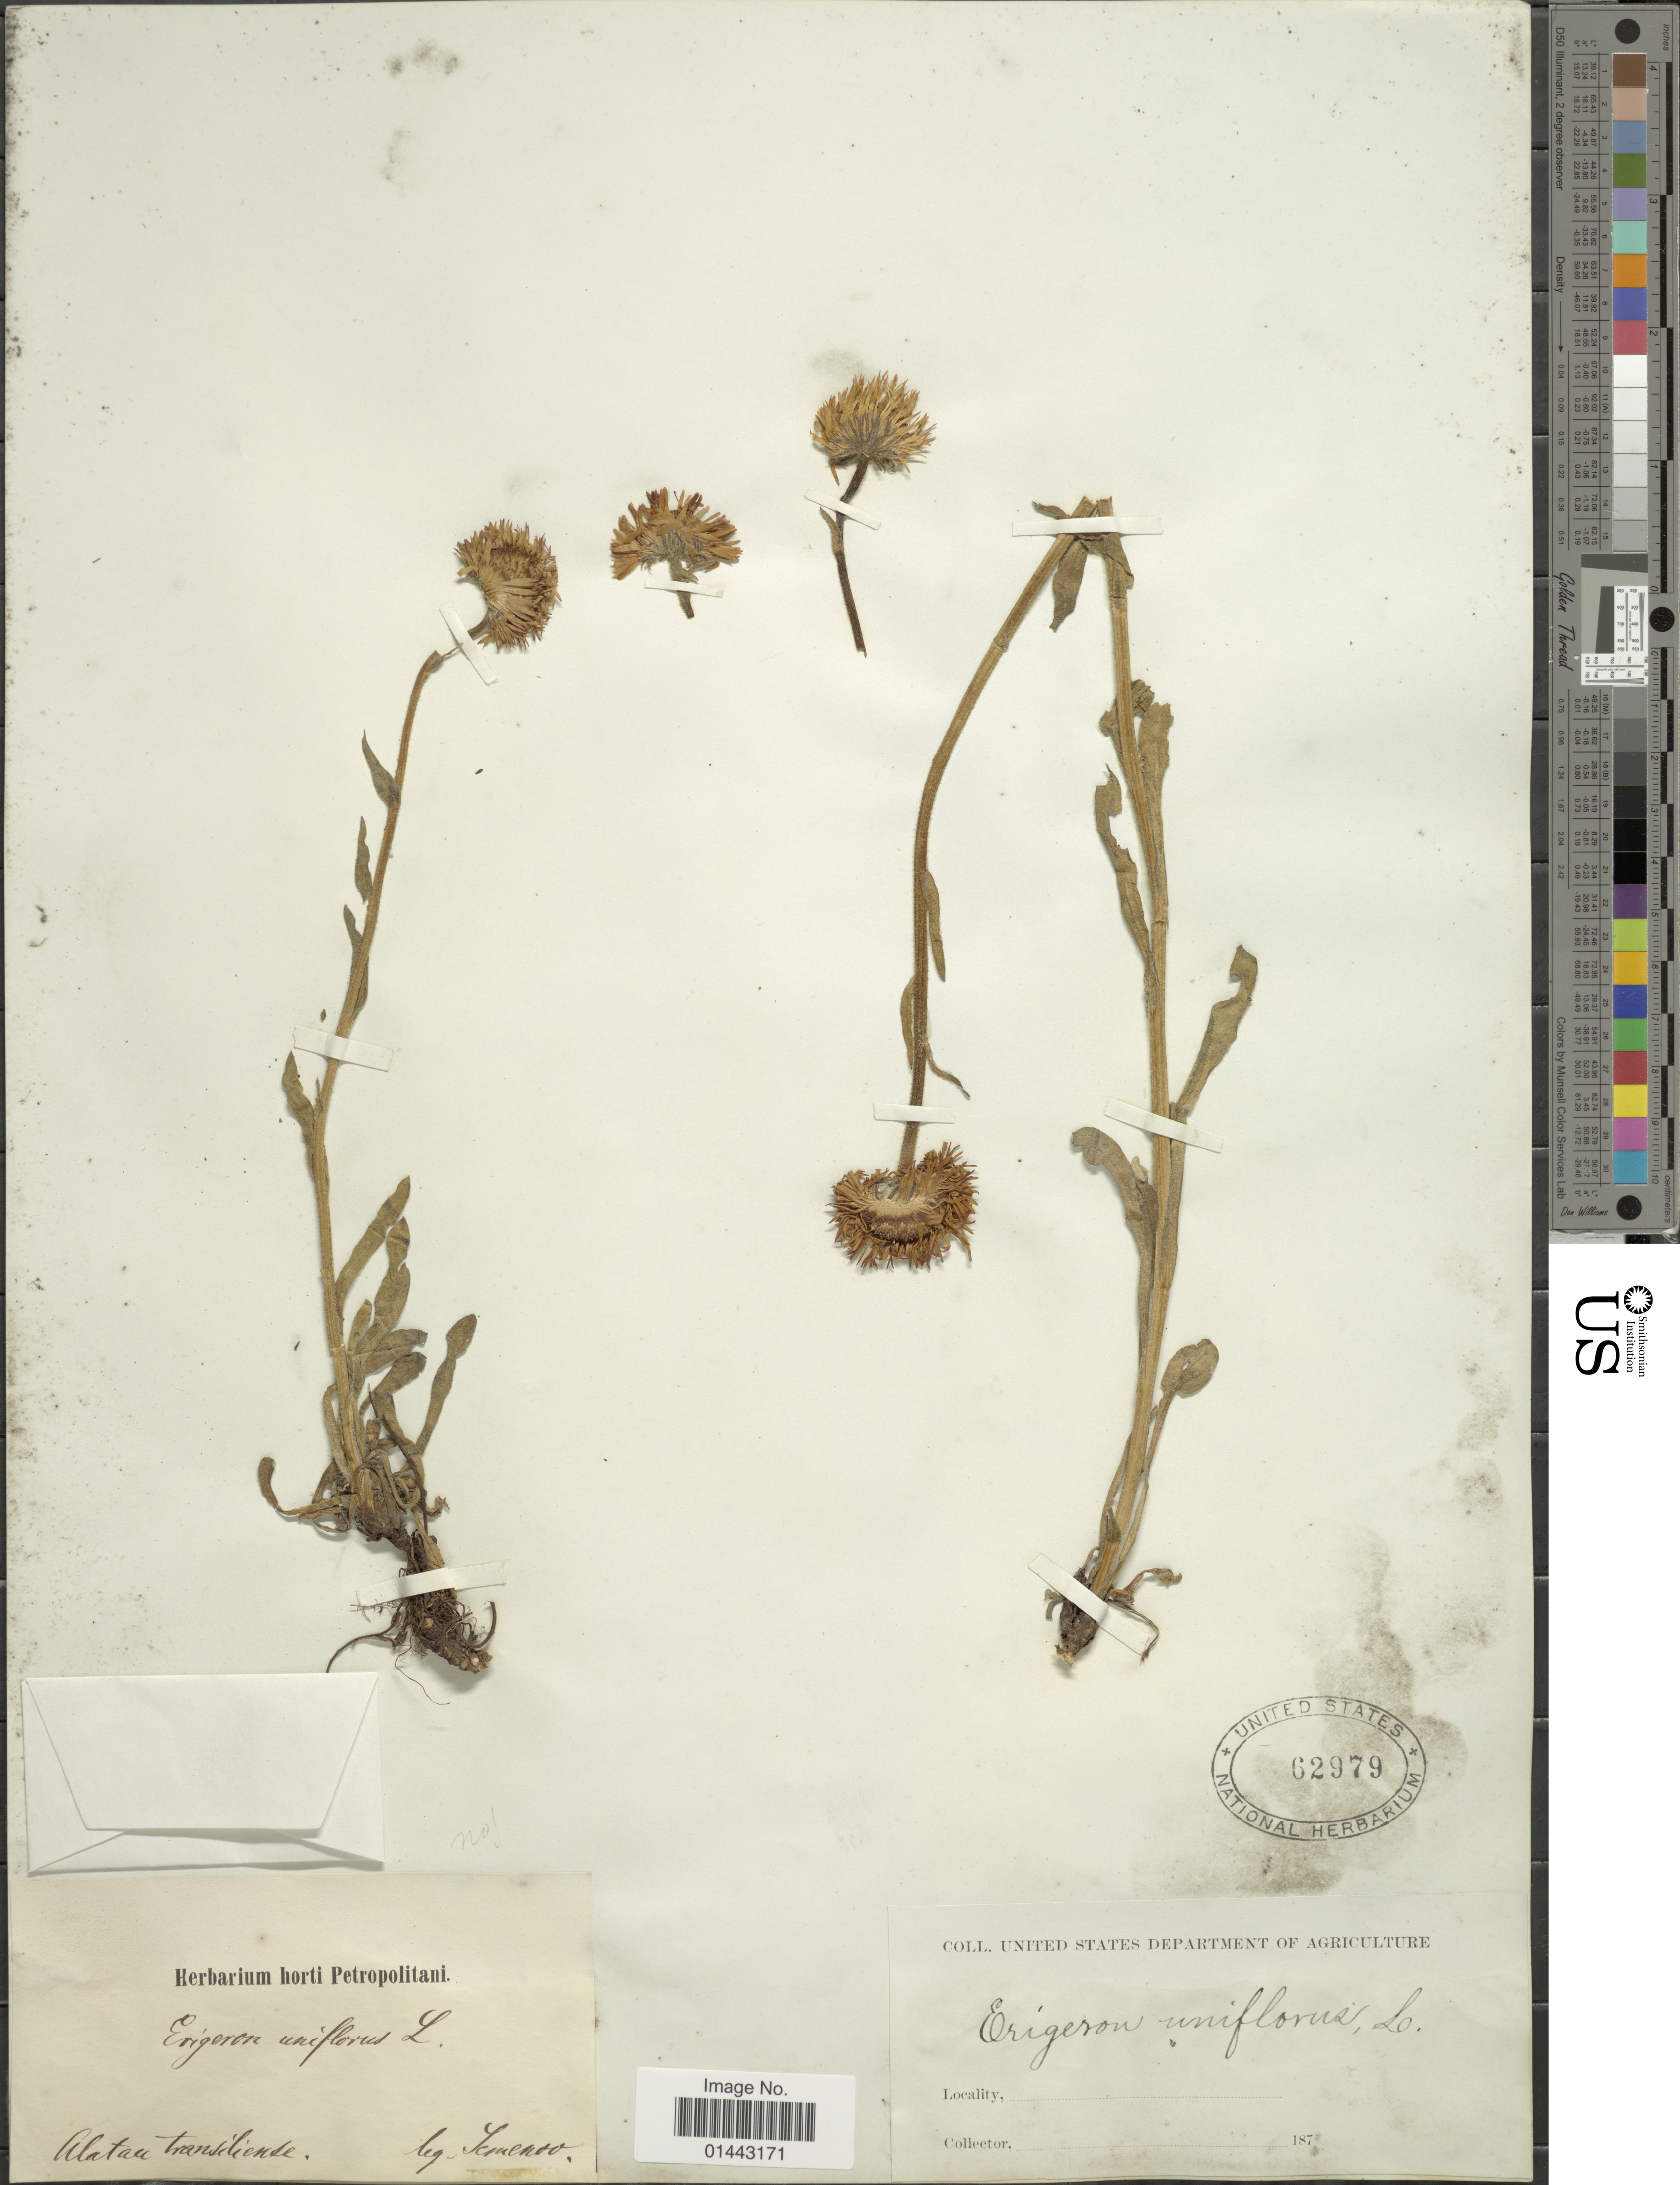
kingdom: Plantae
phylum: Tracheophyta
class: Magnoliopsida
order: Asterales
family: Asteraceae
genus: Erigeron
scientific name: Erigeron uniflorus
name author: L.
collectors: -- Semenov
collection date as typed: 187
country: Kazakhstan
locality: Alatau transiliente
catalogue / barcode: US 62979